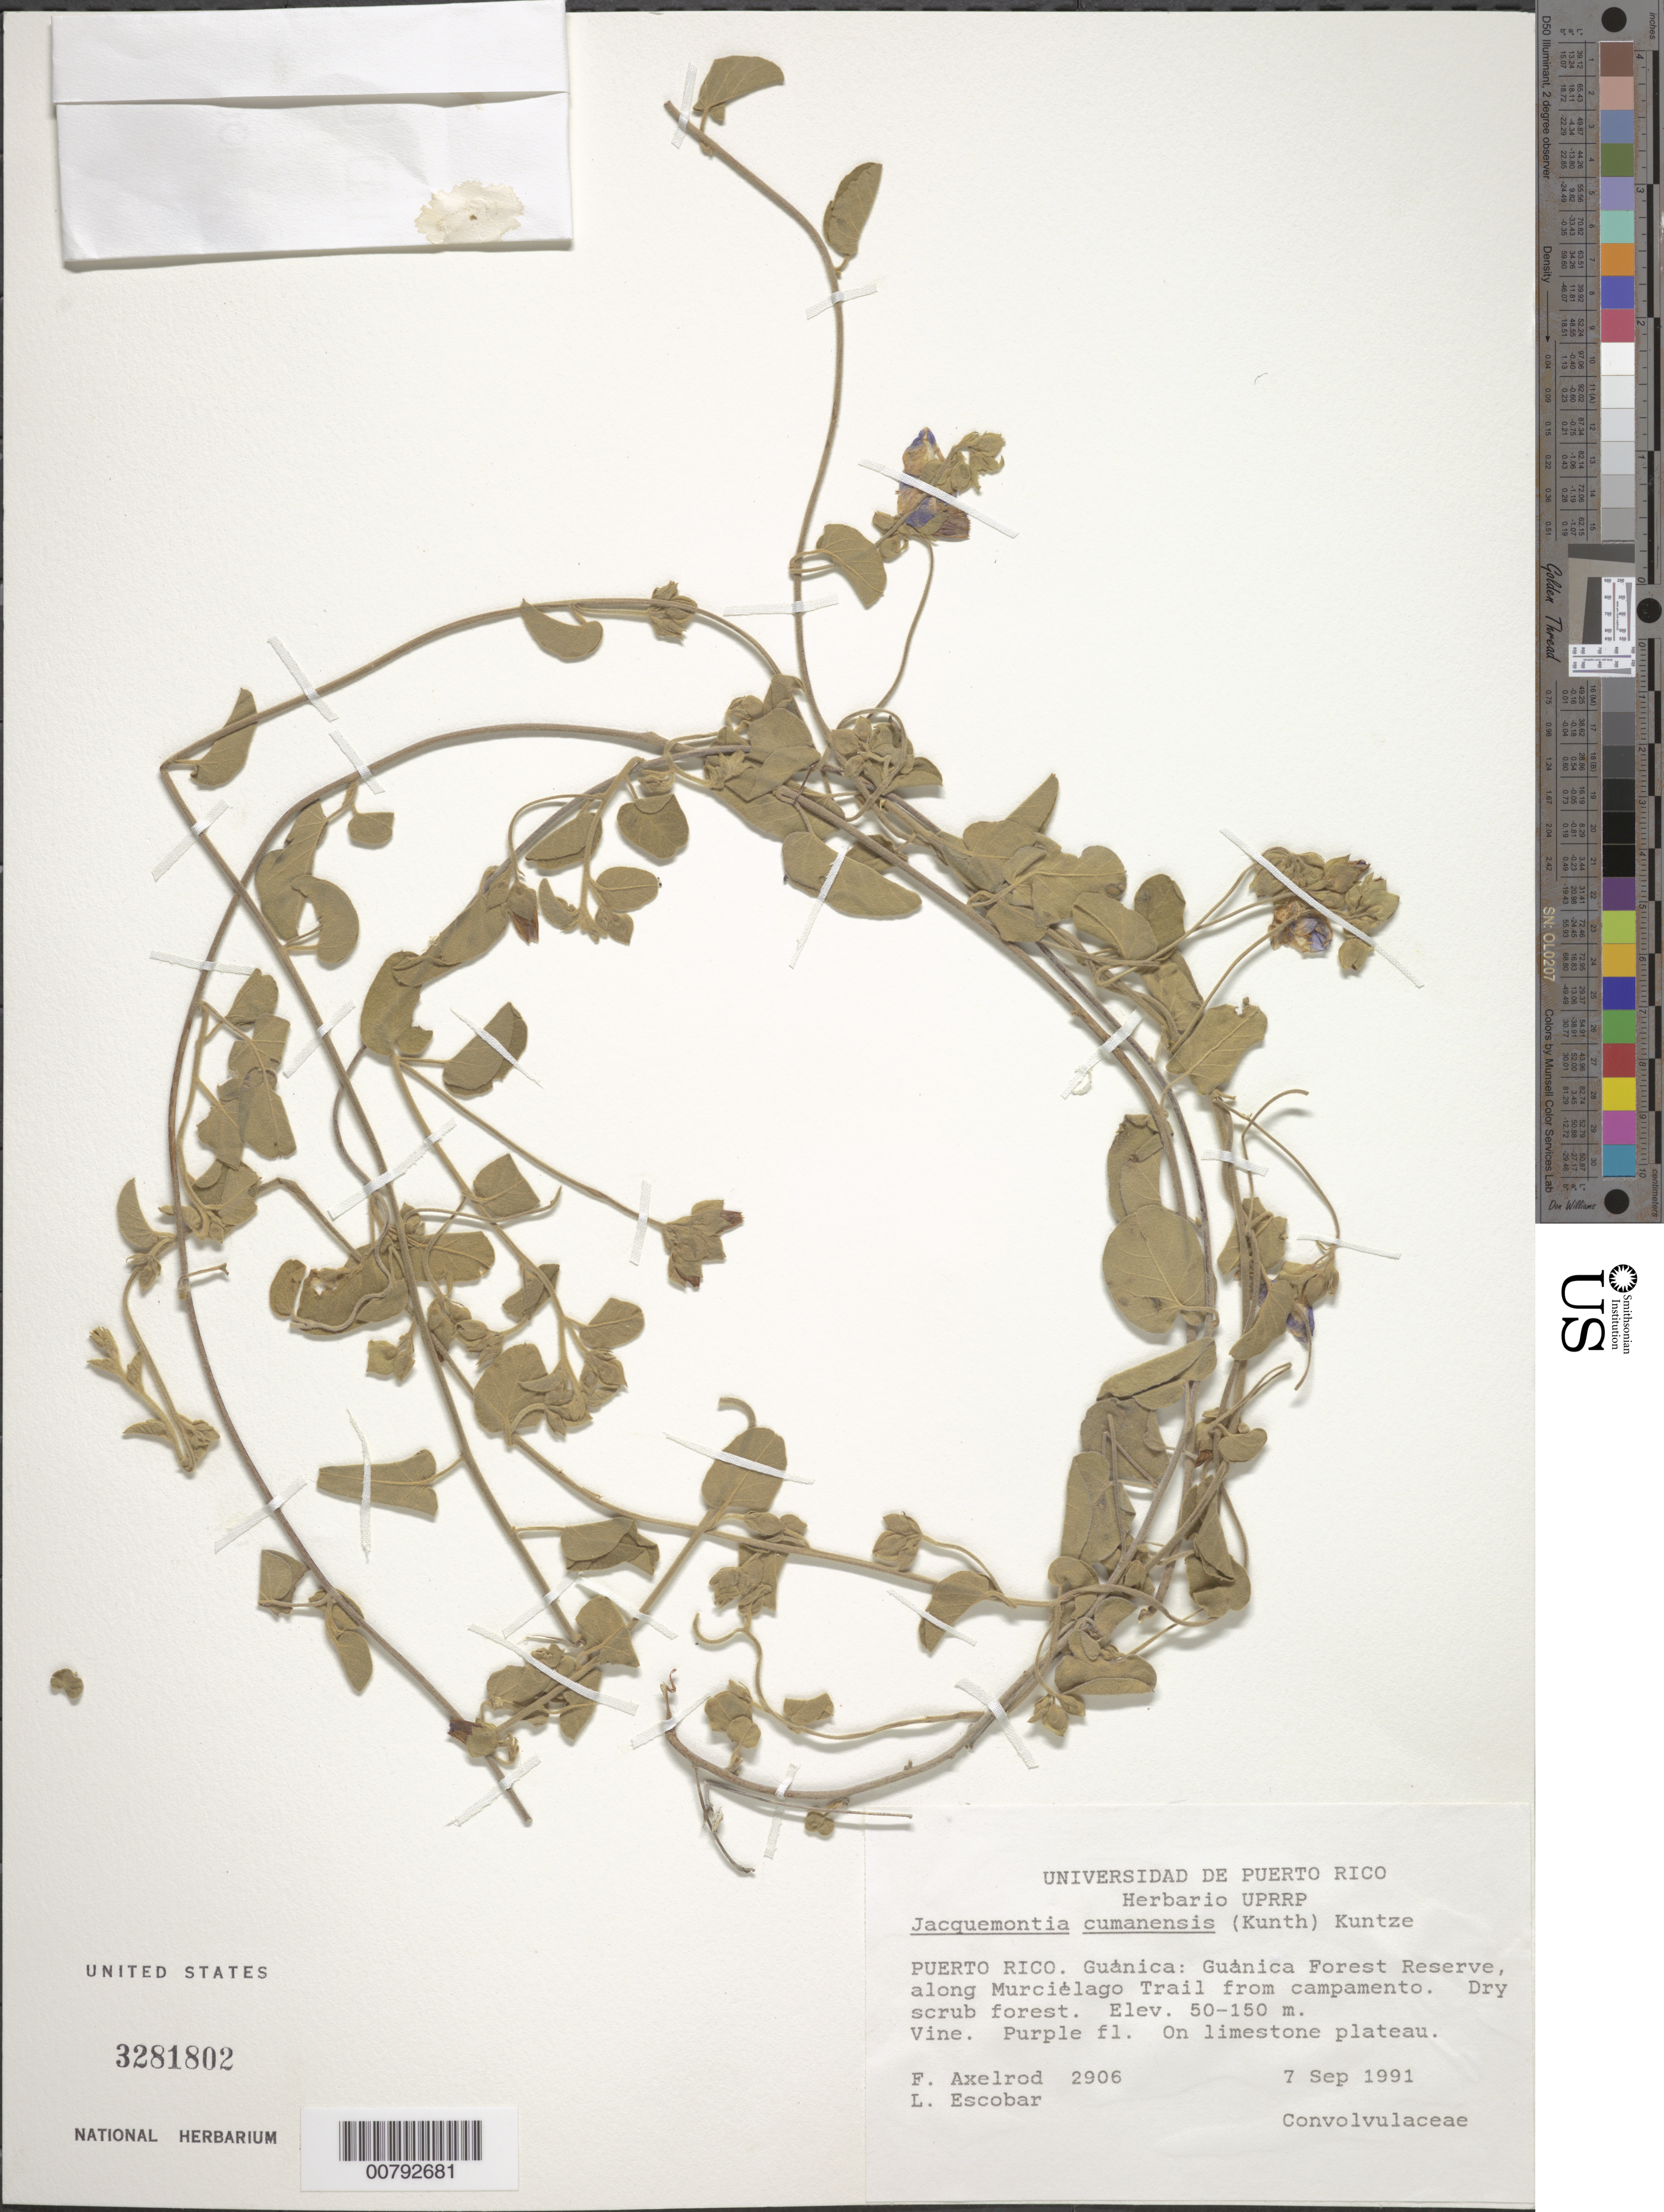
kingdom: Plantae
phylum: Tracheophyta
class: Magnoliopsida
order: Solanales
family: Convolvulaceae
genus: Jacquemontia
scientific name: Jacquemontia cumanensis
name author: (Kuntze) Kuntze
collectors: F. S. Axelrod & L. Escobar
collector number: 2906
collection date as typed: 07 Sep 1991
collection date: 1991-09-07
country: Puerto Rico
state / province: Guánica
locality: Guánica, Guánica Forest Reserve, along Murciélago Trail from campamento.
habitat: Dry scrub forest, on limestone plateau.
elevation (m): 50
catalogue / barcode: US 3281802